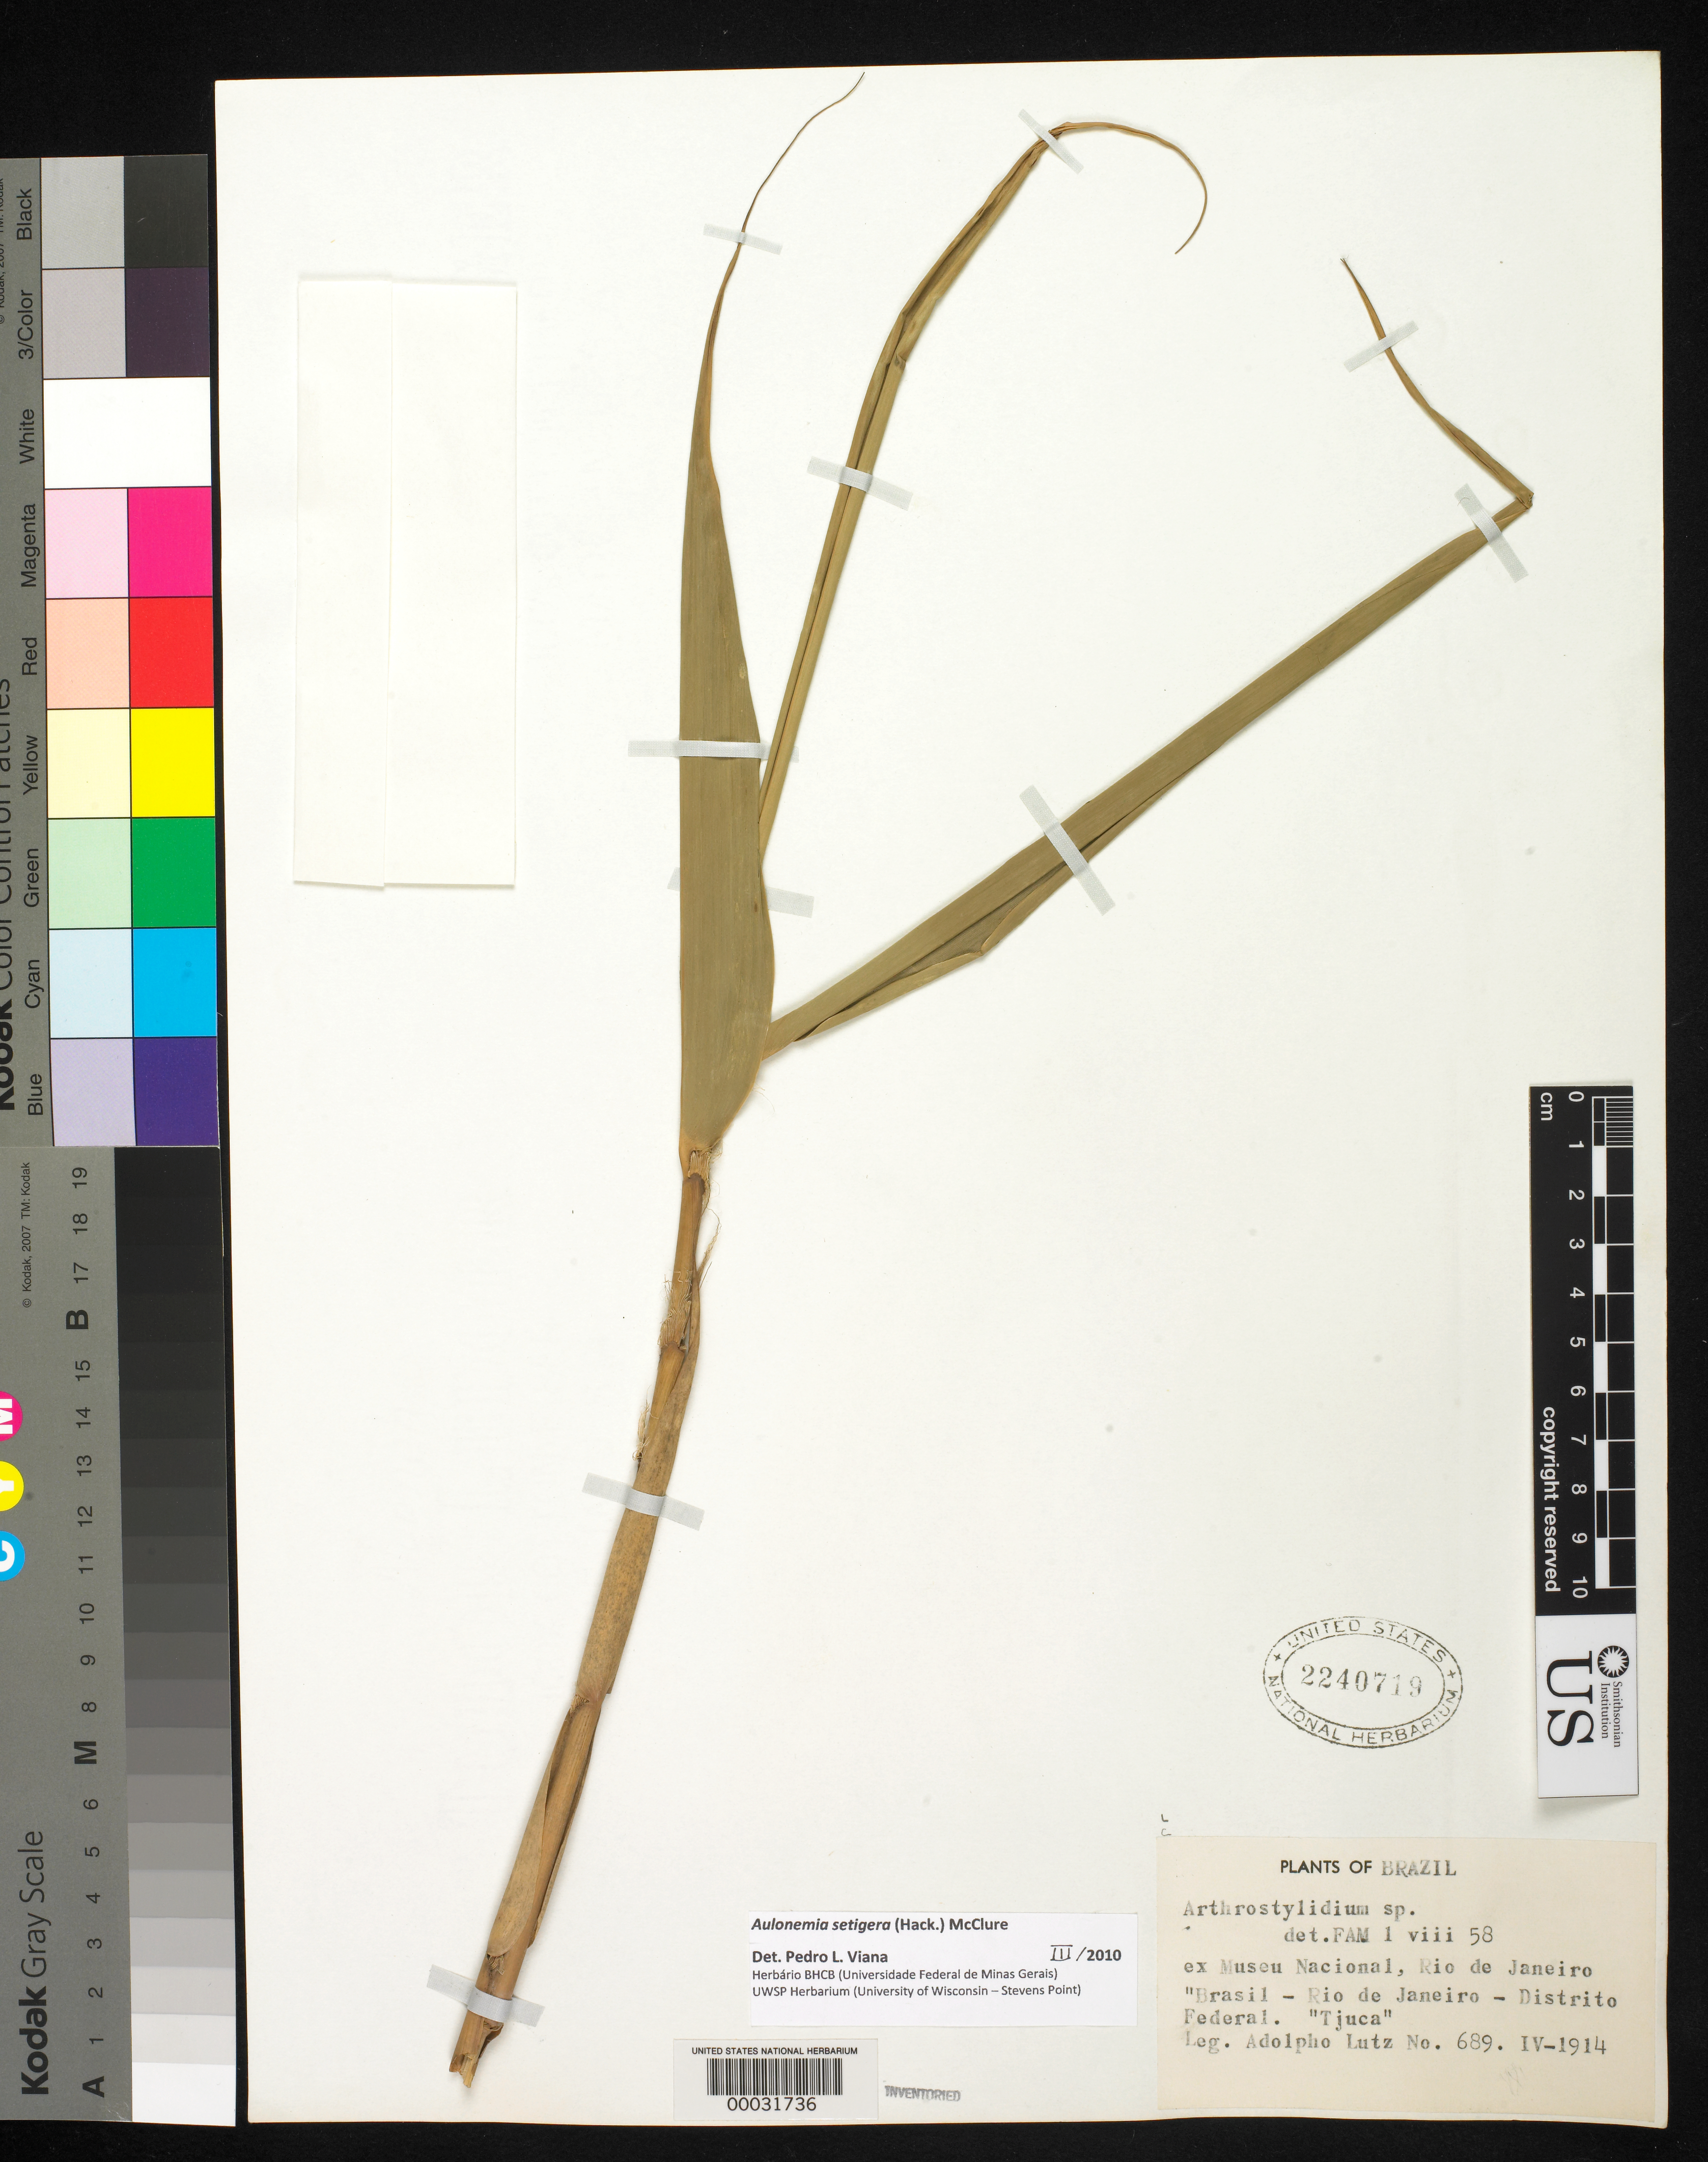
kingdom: Plantae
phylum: Tracheophyta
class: Liliopsida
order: Poales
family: Poaceae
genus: Aulonemia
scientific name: Aulonemia setigera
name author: (Hack.) McClure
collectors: A. Lutz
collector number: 689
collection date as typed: Apr 1914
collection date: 1914-04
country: Brazil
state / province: Distrito Federal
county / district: Brasília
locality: Rio de Janeiro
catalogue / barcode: US 2240719